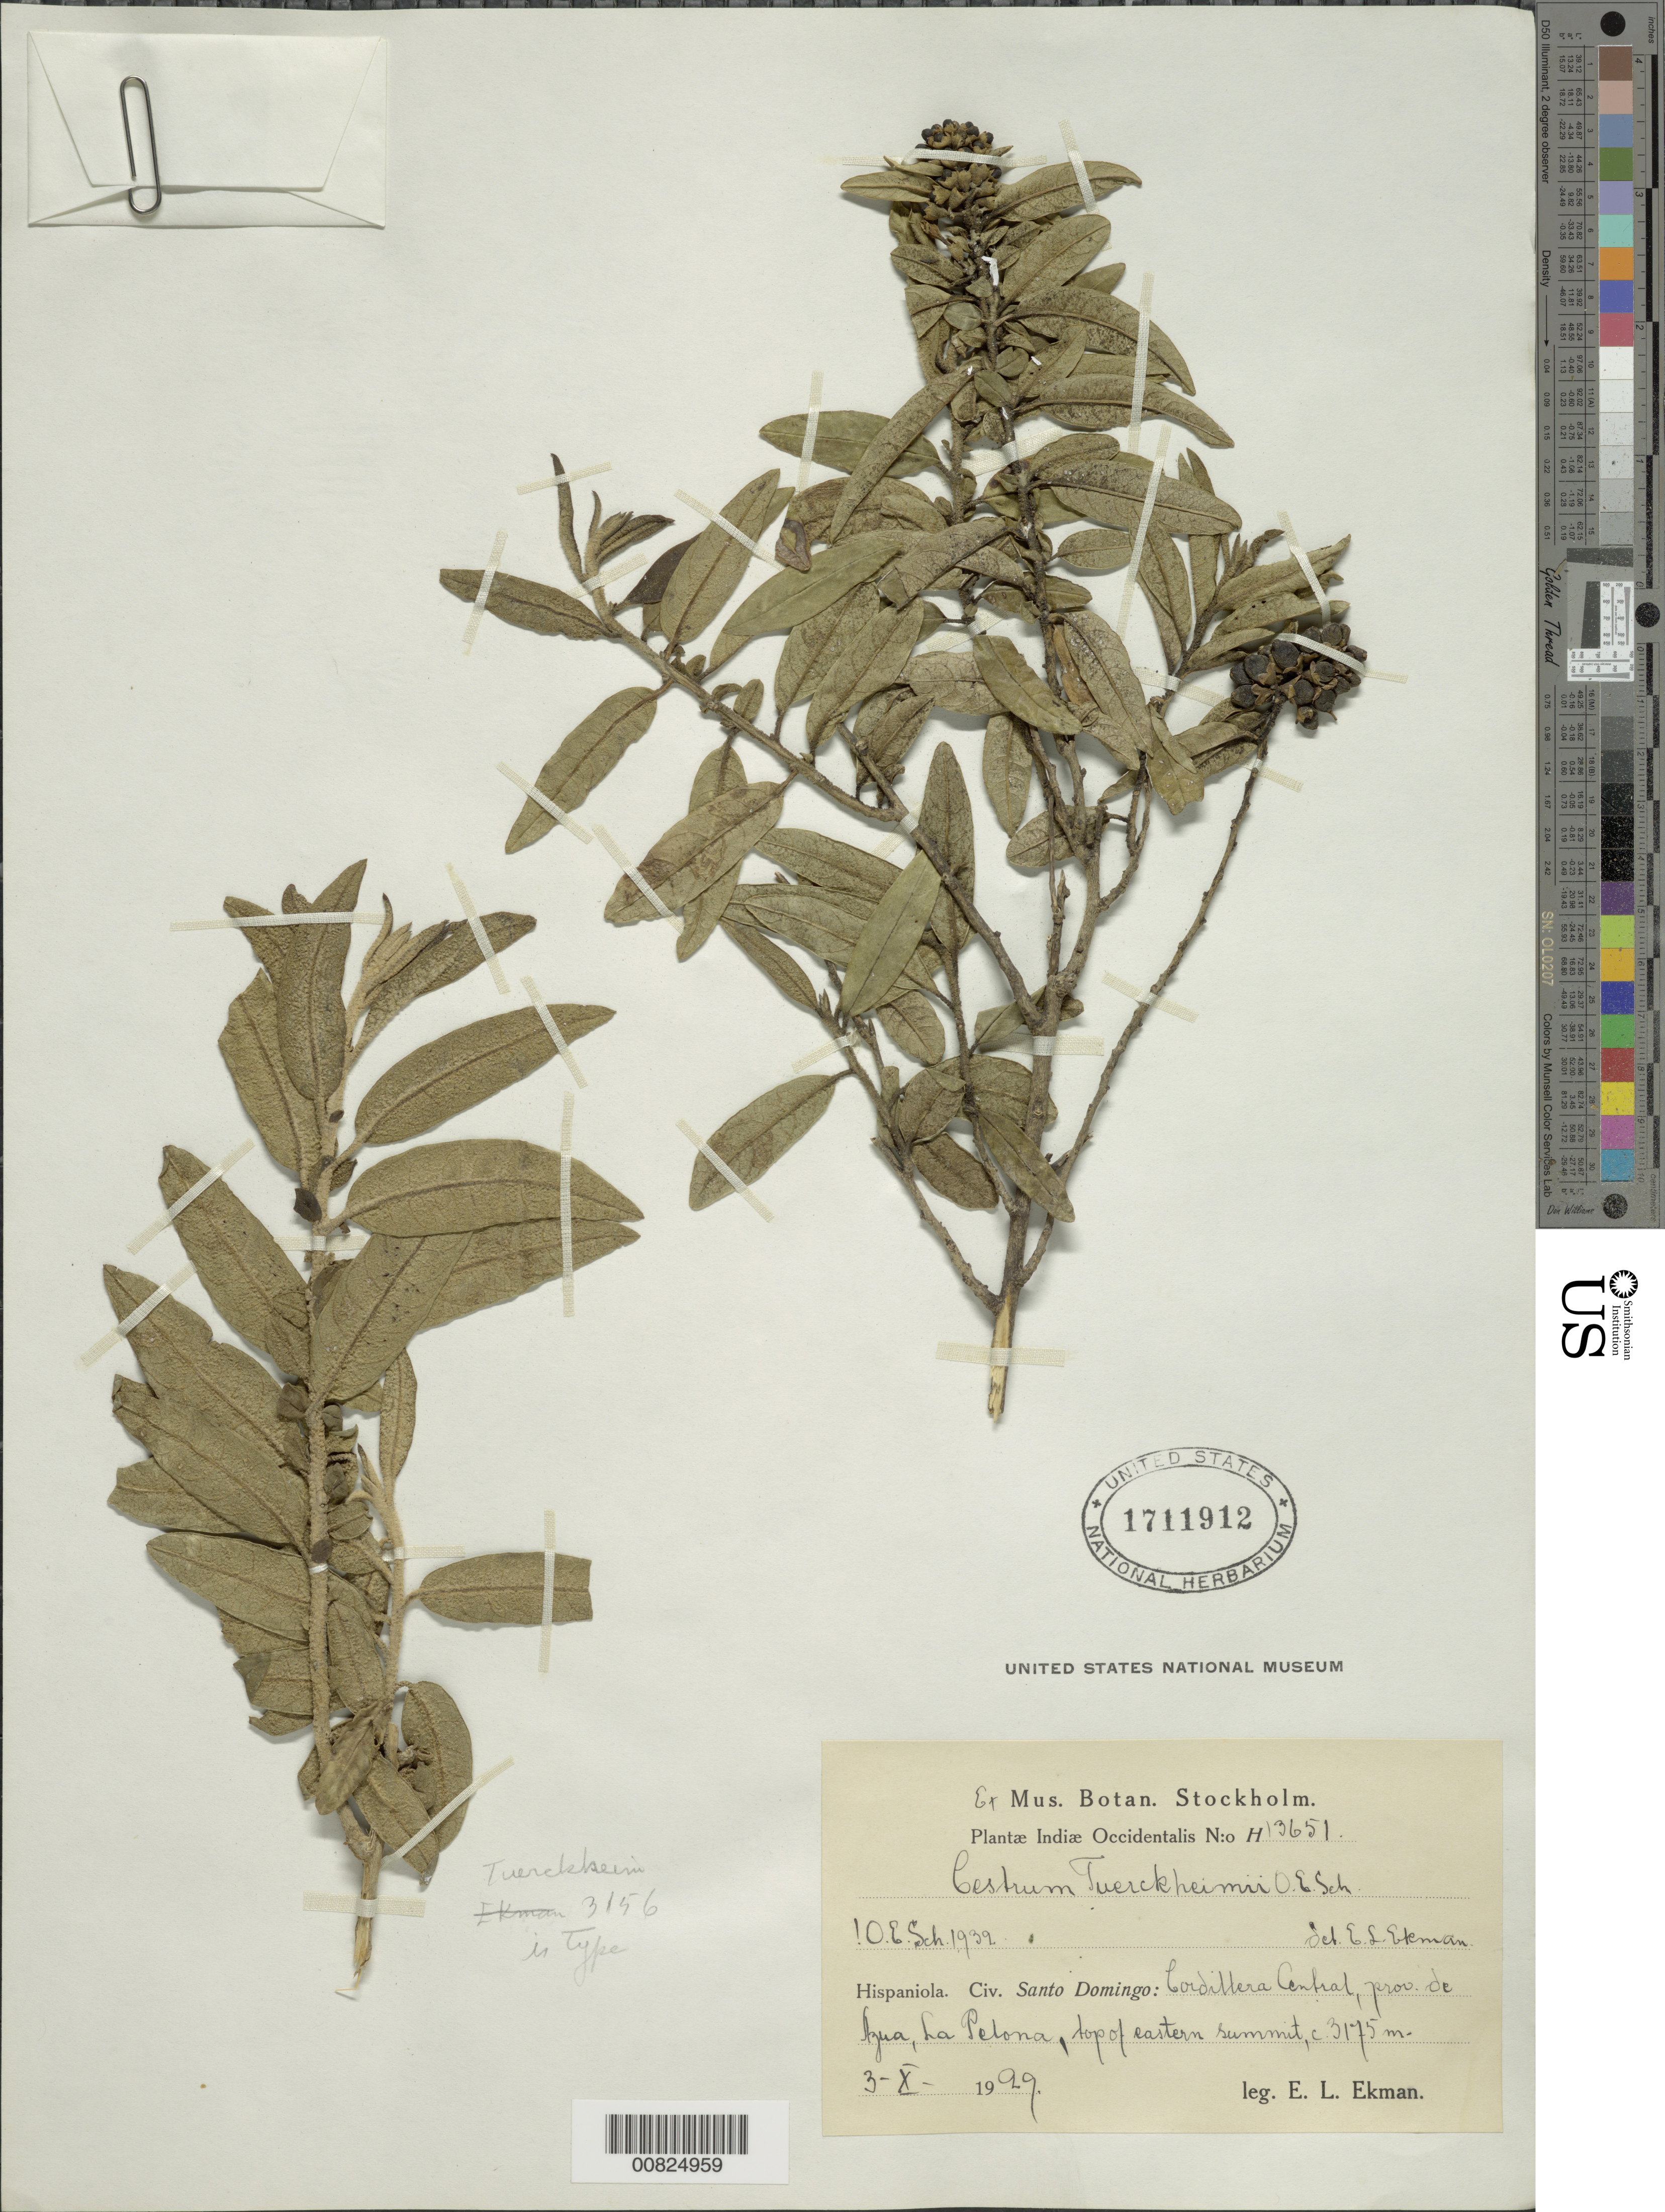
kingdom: Plantae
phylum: Tracheophyta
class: Magnoliopsida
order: Solanales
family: Solanaceae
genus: Cestrum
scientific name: Cestrum tuerckheimii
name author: O.E. Schulz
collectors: E. L. Ekman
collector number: H 13651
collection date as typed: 03 Oct 1929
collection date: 1929-10-03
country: Dominican Republic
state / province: Azua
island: Hispaniola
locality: Cordillera Central, La Pelona, top of eastern summit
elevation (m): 3175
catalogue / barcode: US 1711912